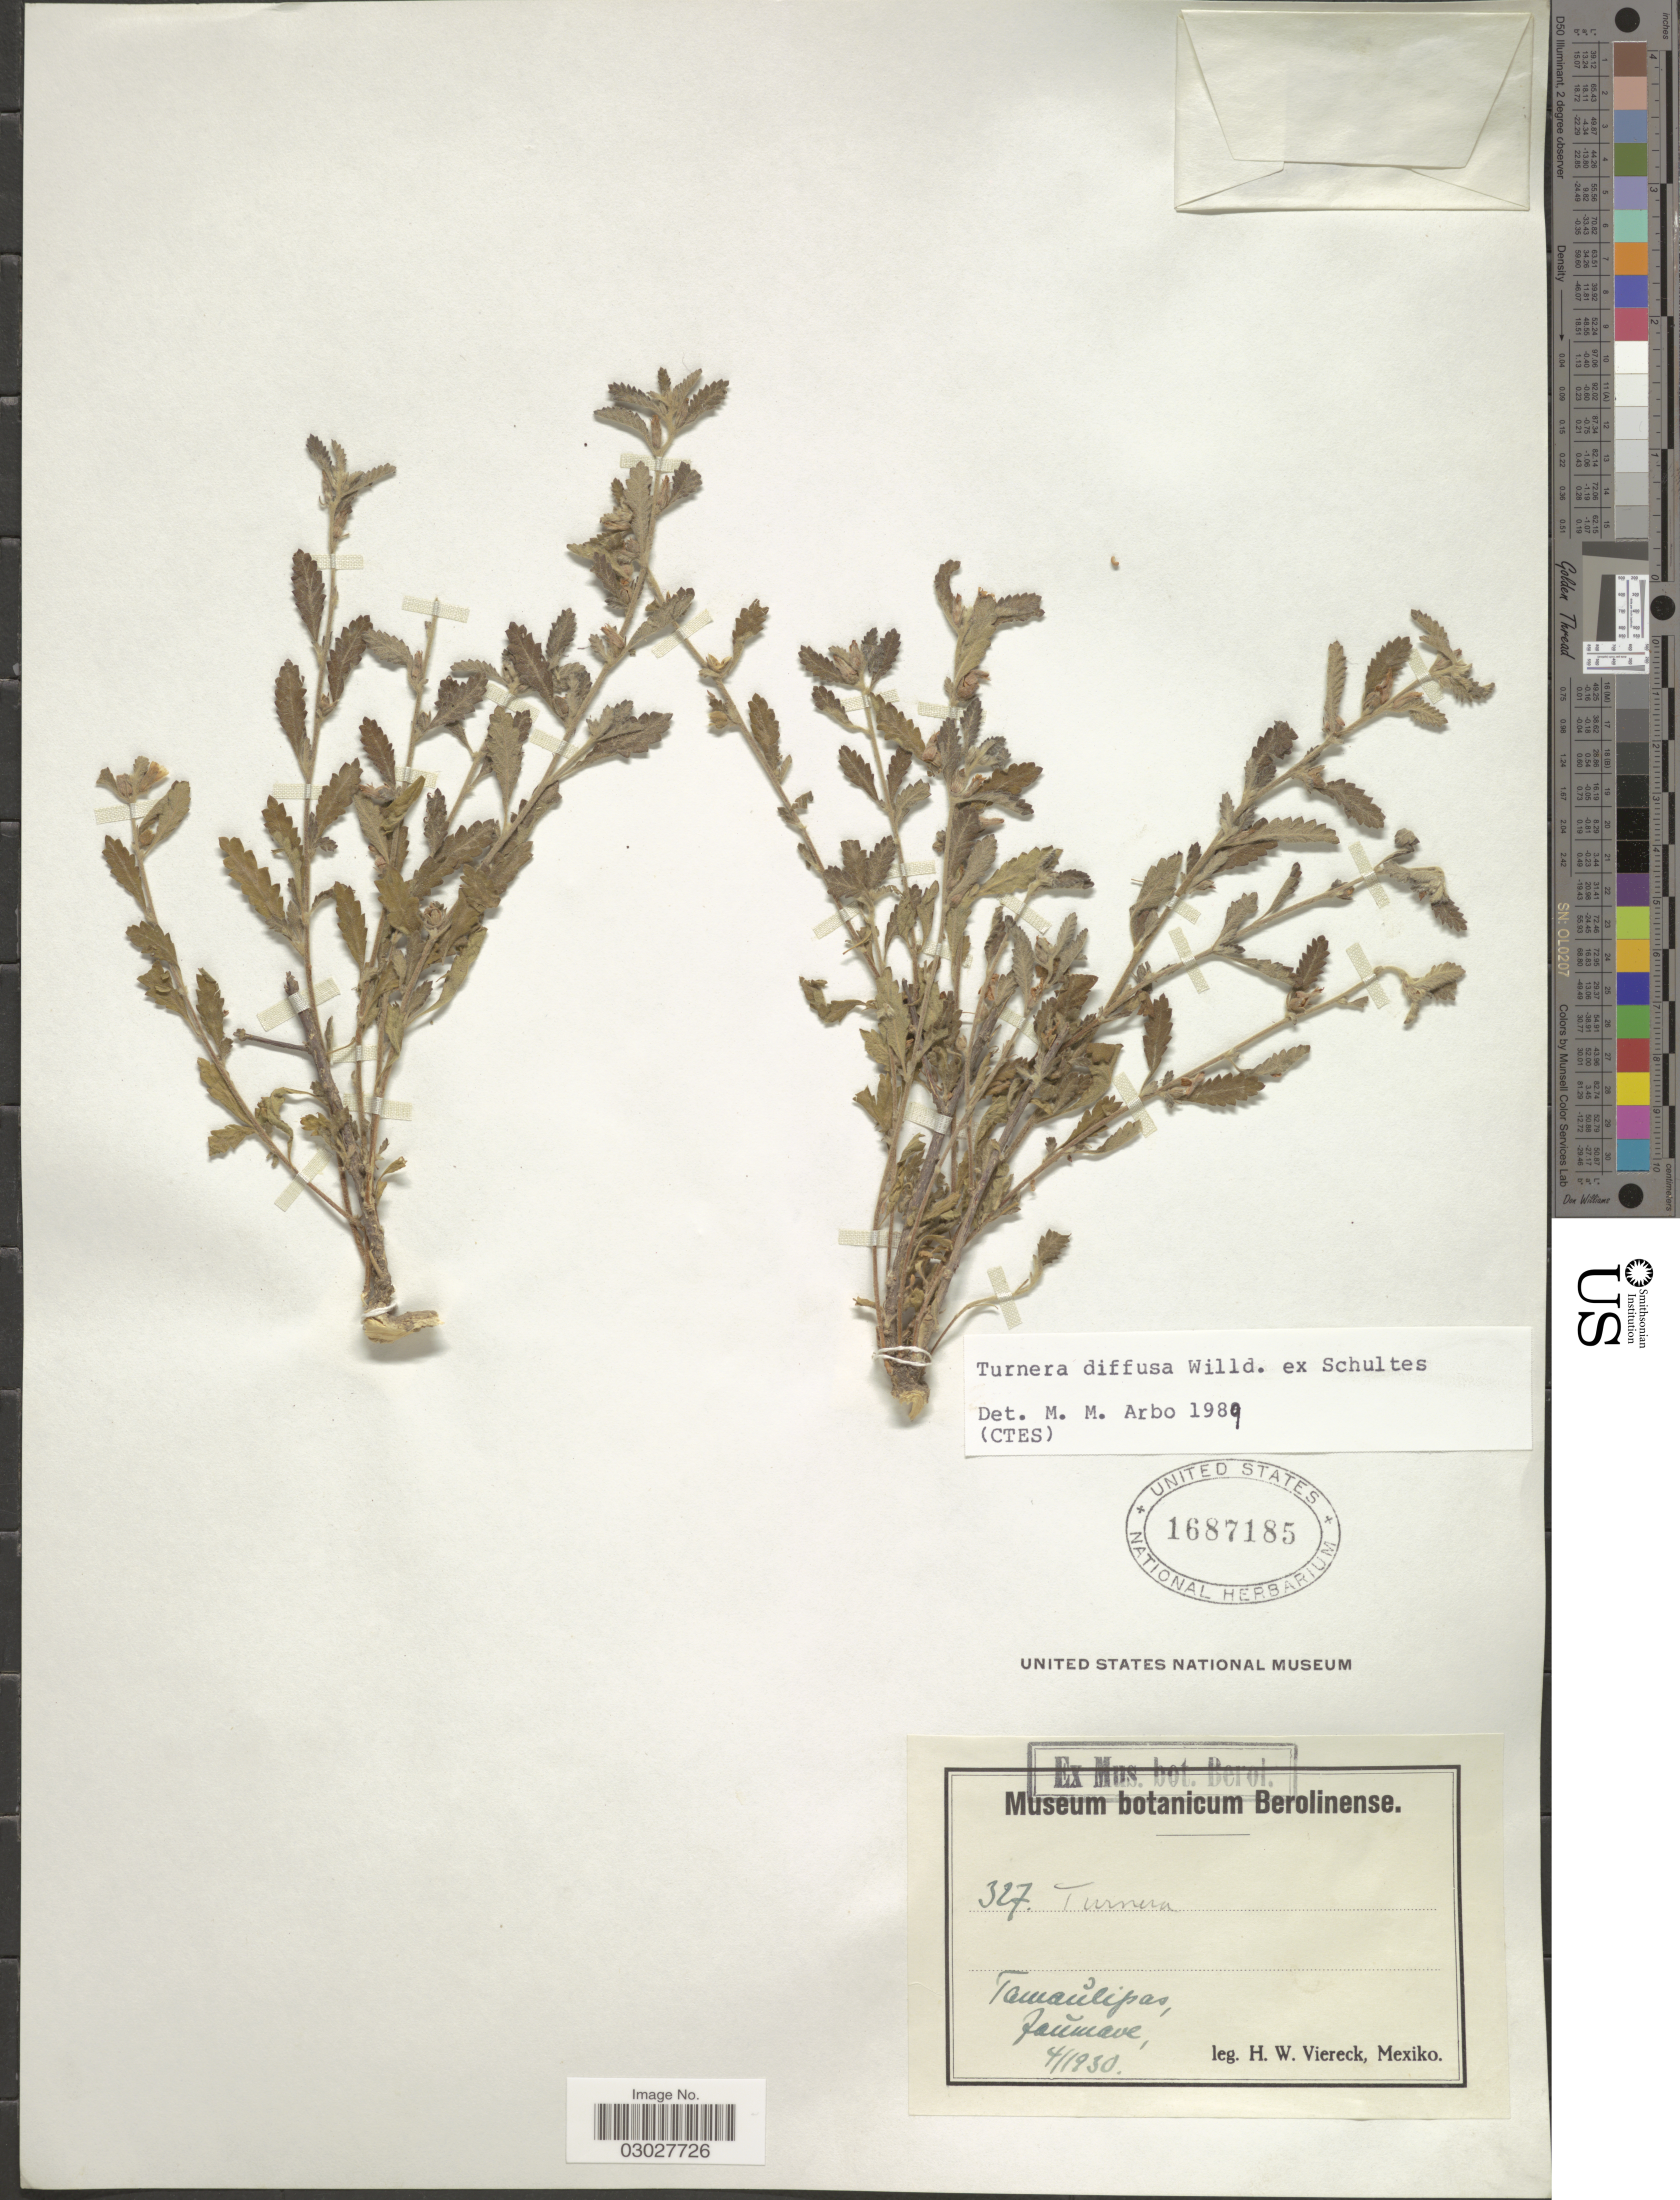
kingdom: Plantae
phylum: Tracheophyta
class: Magnoliopsida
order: Malpighiales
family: Turneraceae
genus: Turnera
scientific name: Turnera diffusa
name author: Willd. ex Schult.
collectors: H. W. Viereck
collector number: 327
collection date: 1930-04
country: Mexico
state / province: Tamaulipas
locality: Jaúmave.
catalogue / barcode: US 1687185